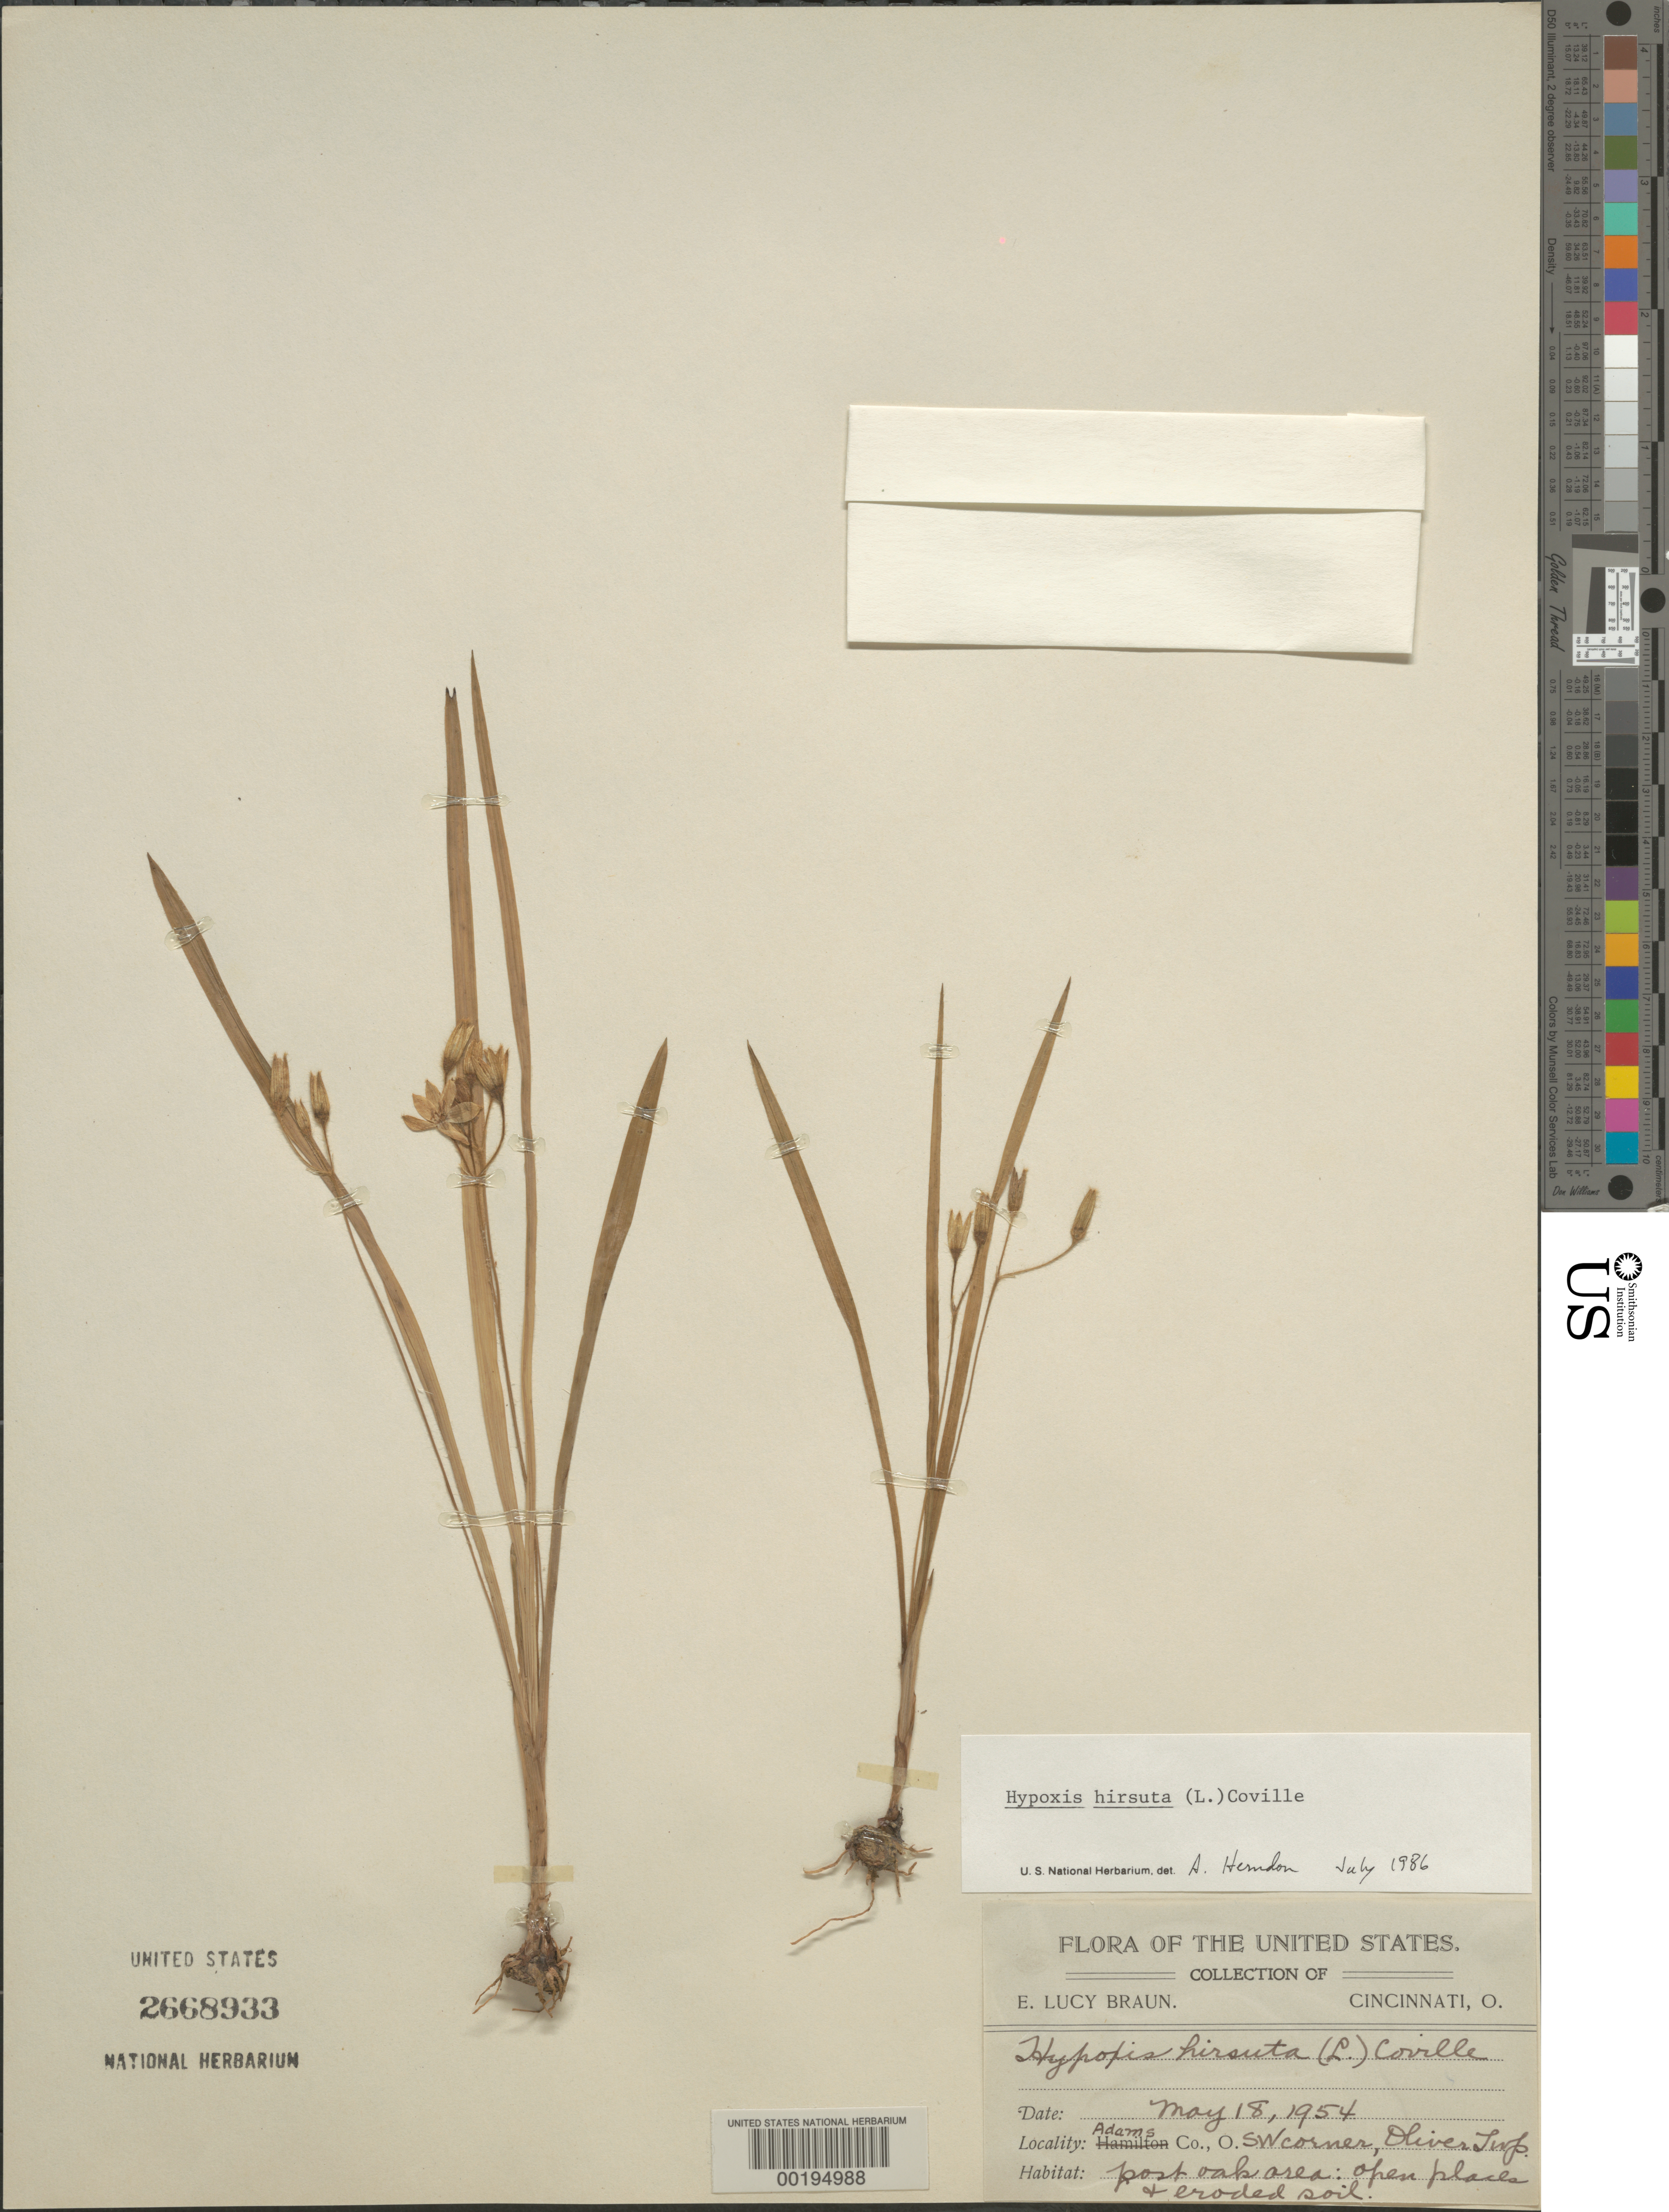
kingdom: Plantae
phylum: Tracheophyta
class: Liliopsida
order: Asparagales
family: Hypoxidaceae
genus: Hypoxis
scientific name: Hypoxis hirsuta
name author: (L.) Coville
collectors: E. L. Braun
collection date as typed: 18 May 1954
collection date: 1954-05-18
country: United States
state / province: Ohio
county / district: Adams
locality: Sw corner, oliver township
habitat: Post oak area, open places and eroded soil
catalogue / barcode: US 2668933